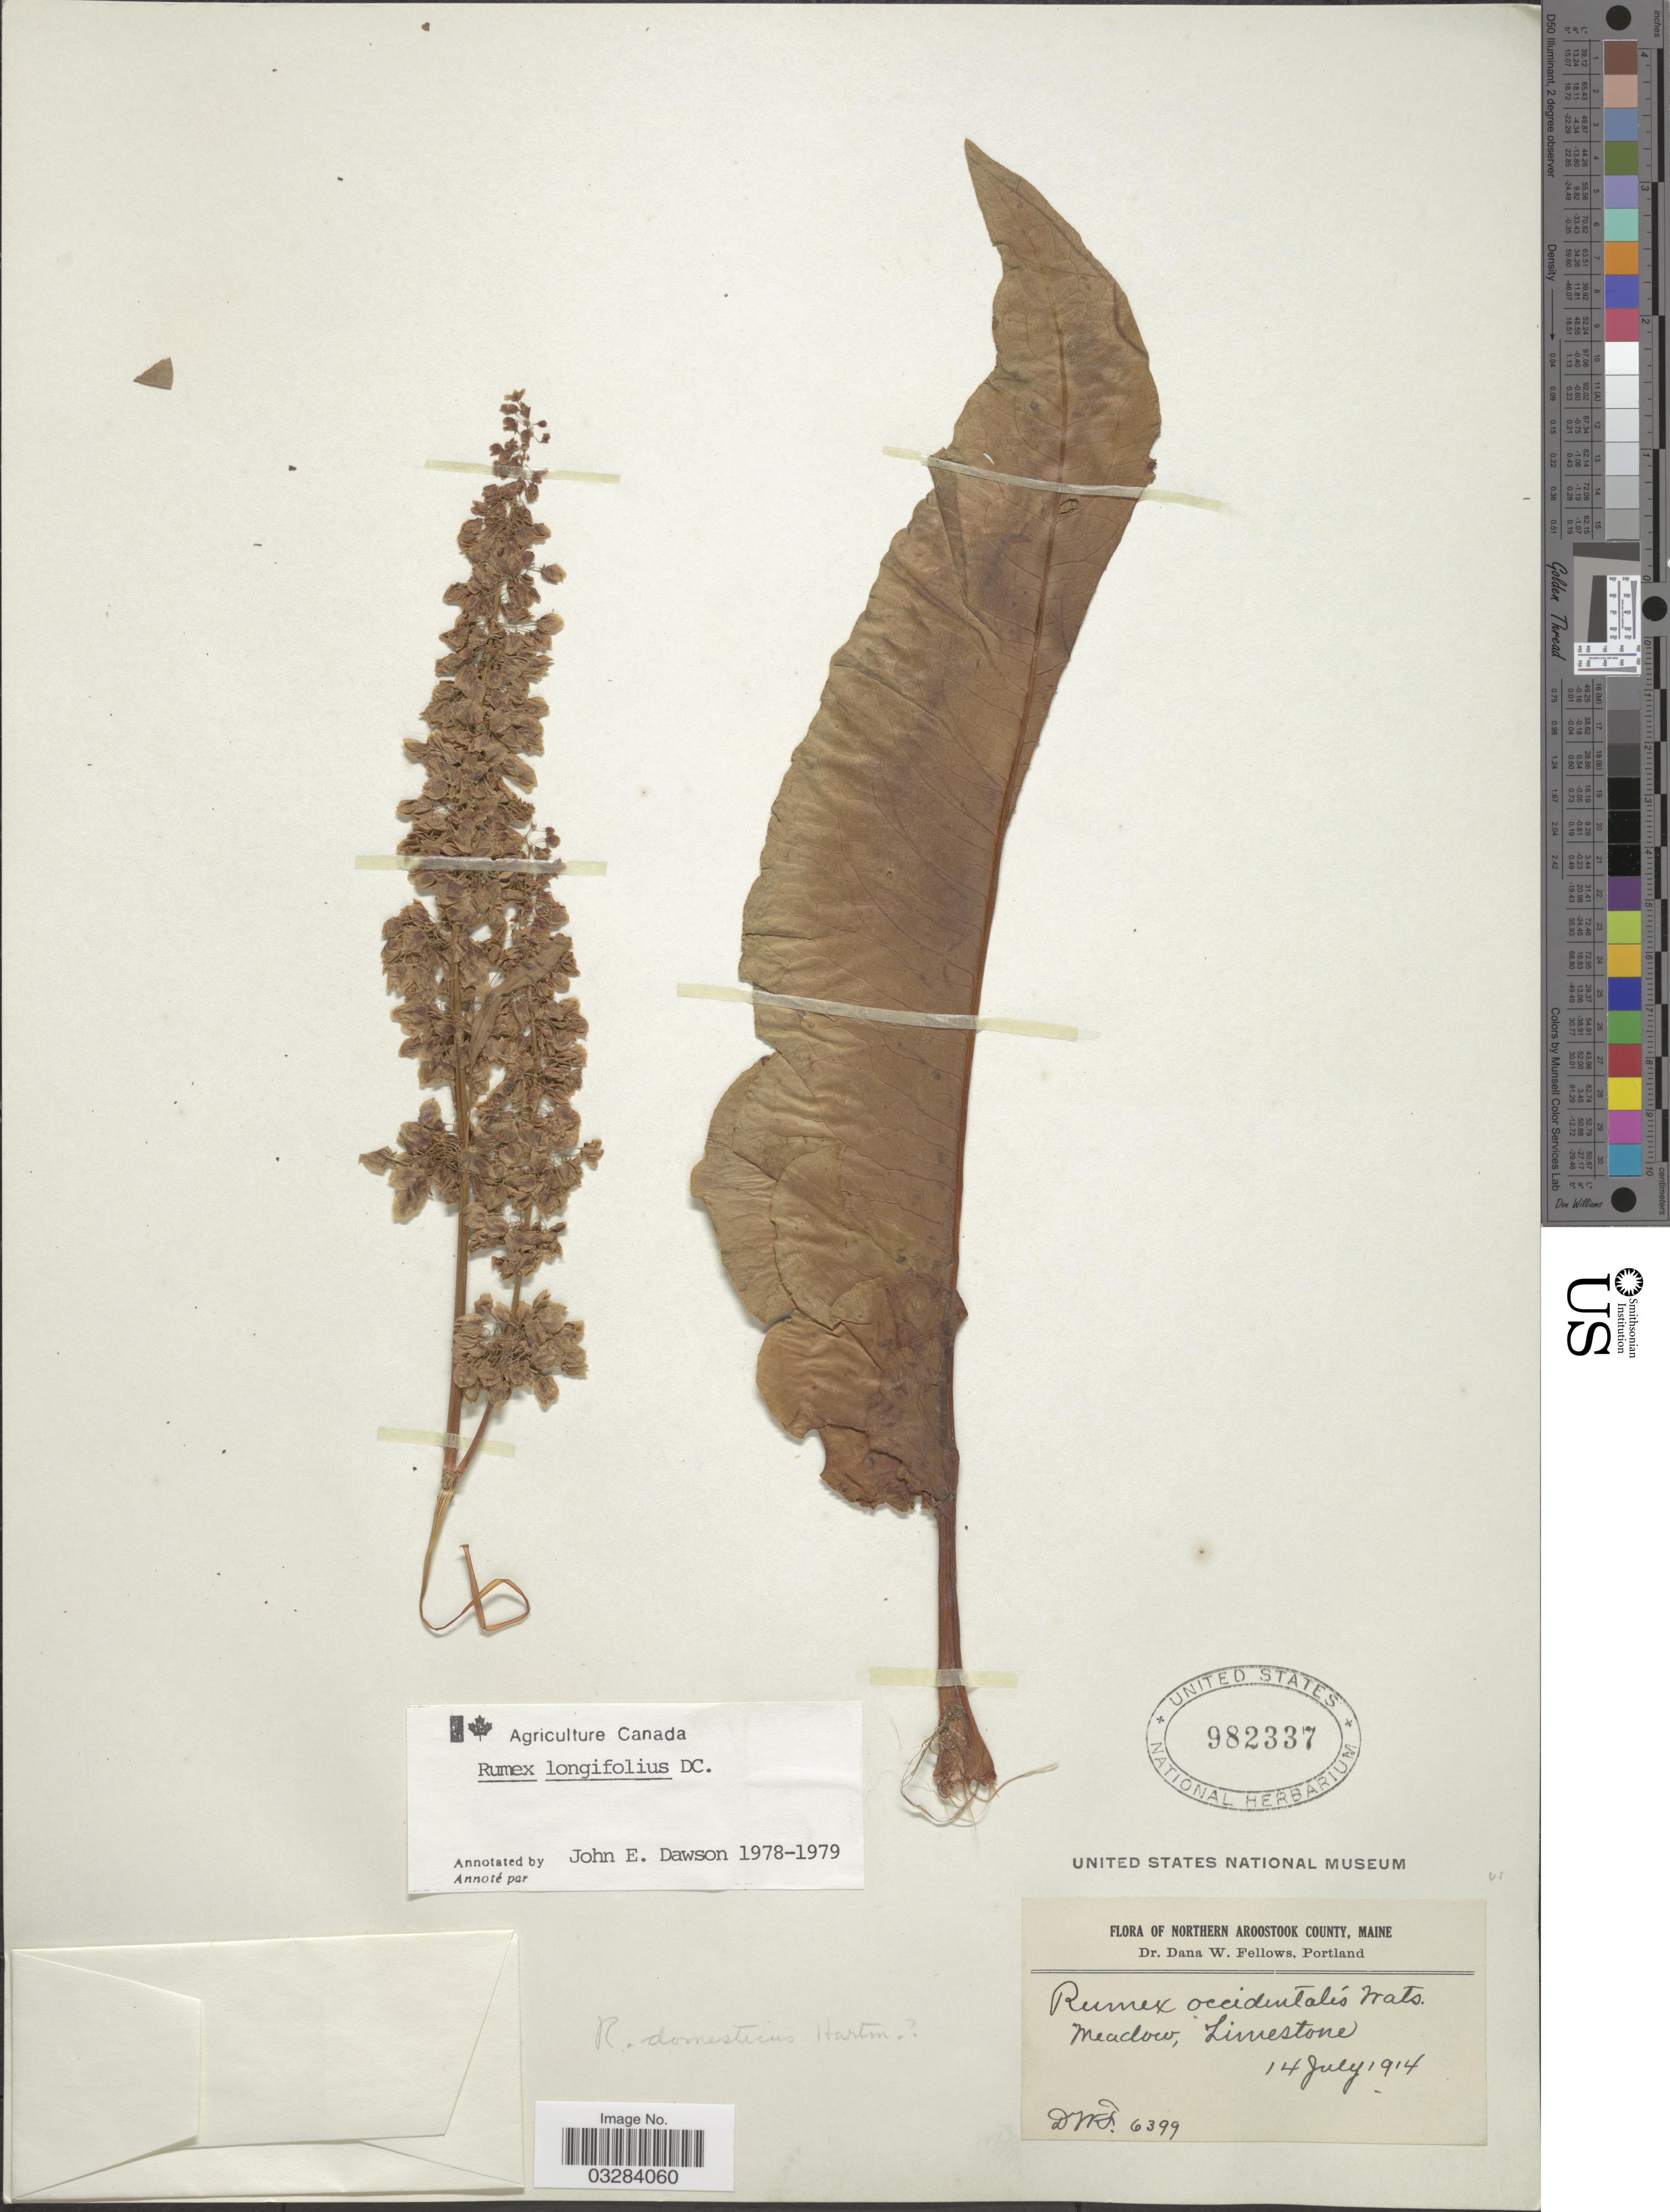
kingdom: Plantae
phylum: Tracheophyta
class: Magnoliopsida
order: Caryophyllales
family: Polygonaceae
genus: Rumex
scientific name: Rumex longifolius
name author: DC.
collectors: D. W. Fellows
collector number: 6399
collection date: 1914-07-14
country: United States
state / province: Maine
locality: Northern Aroostook County.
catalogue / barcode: US 982337